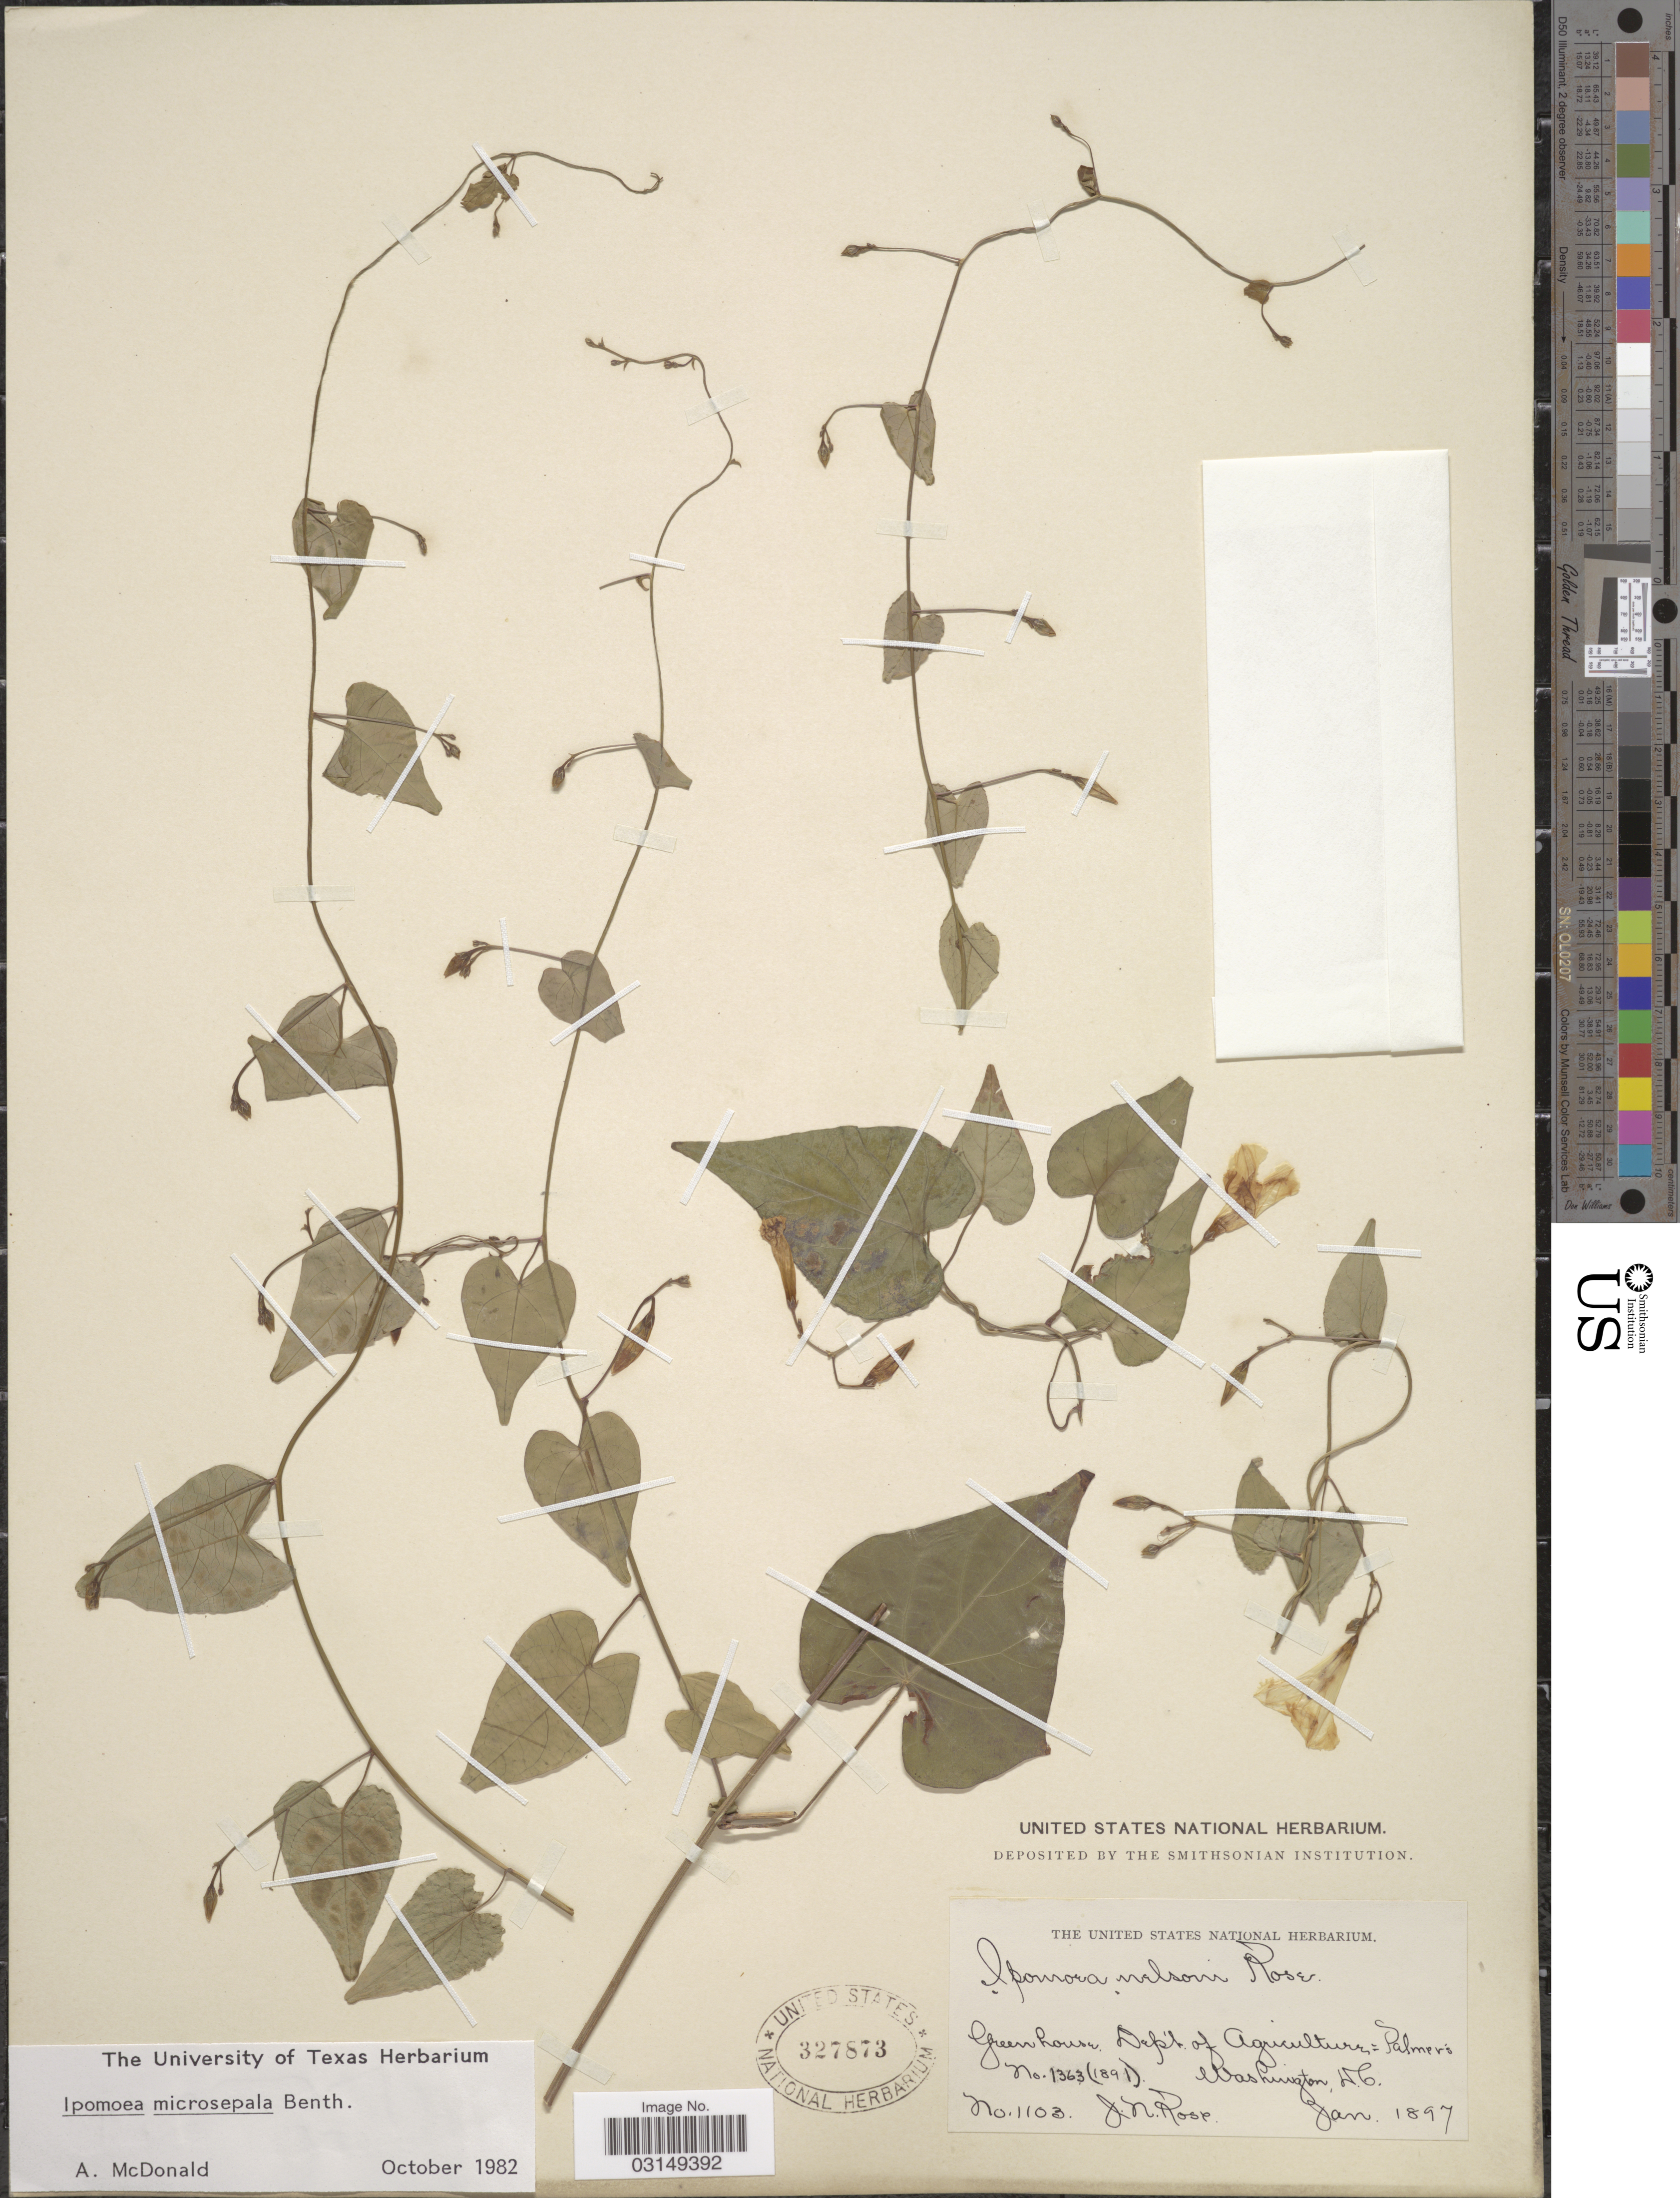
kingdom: Plantae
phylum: Tracheophyta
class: Magnoliopsida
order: Solanales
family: Convolvulaceae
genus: Ipomoea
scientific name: Ipomoea microsepala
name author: Benth.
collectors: J. N. Rose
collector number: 1103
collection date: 1897-01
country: United States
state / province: District of Columbia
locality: Greenhouse. Dept. of Agriculture Palmer's No. 1363 (1891). Washington, D.C.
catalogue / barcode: US 327873